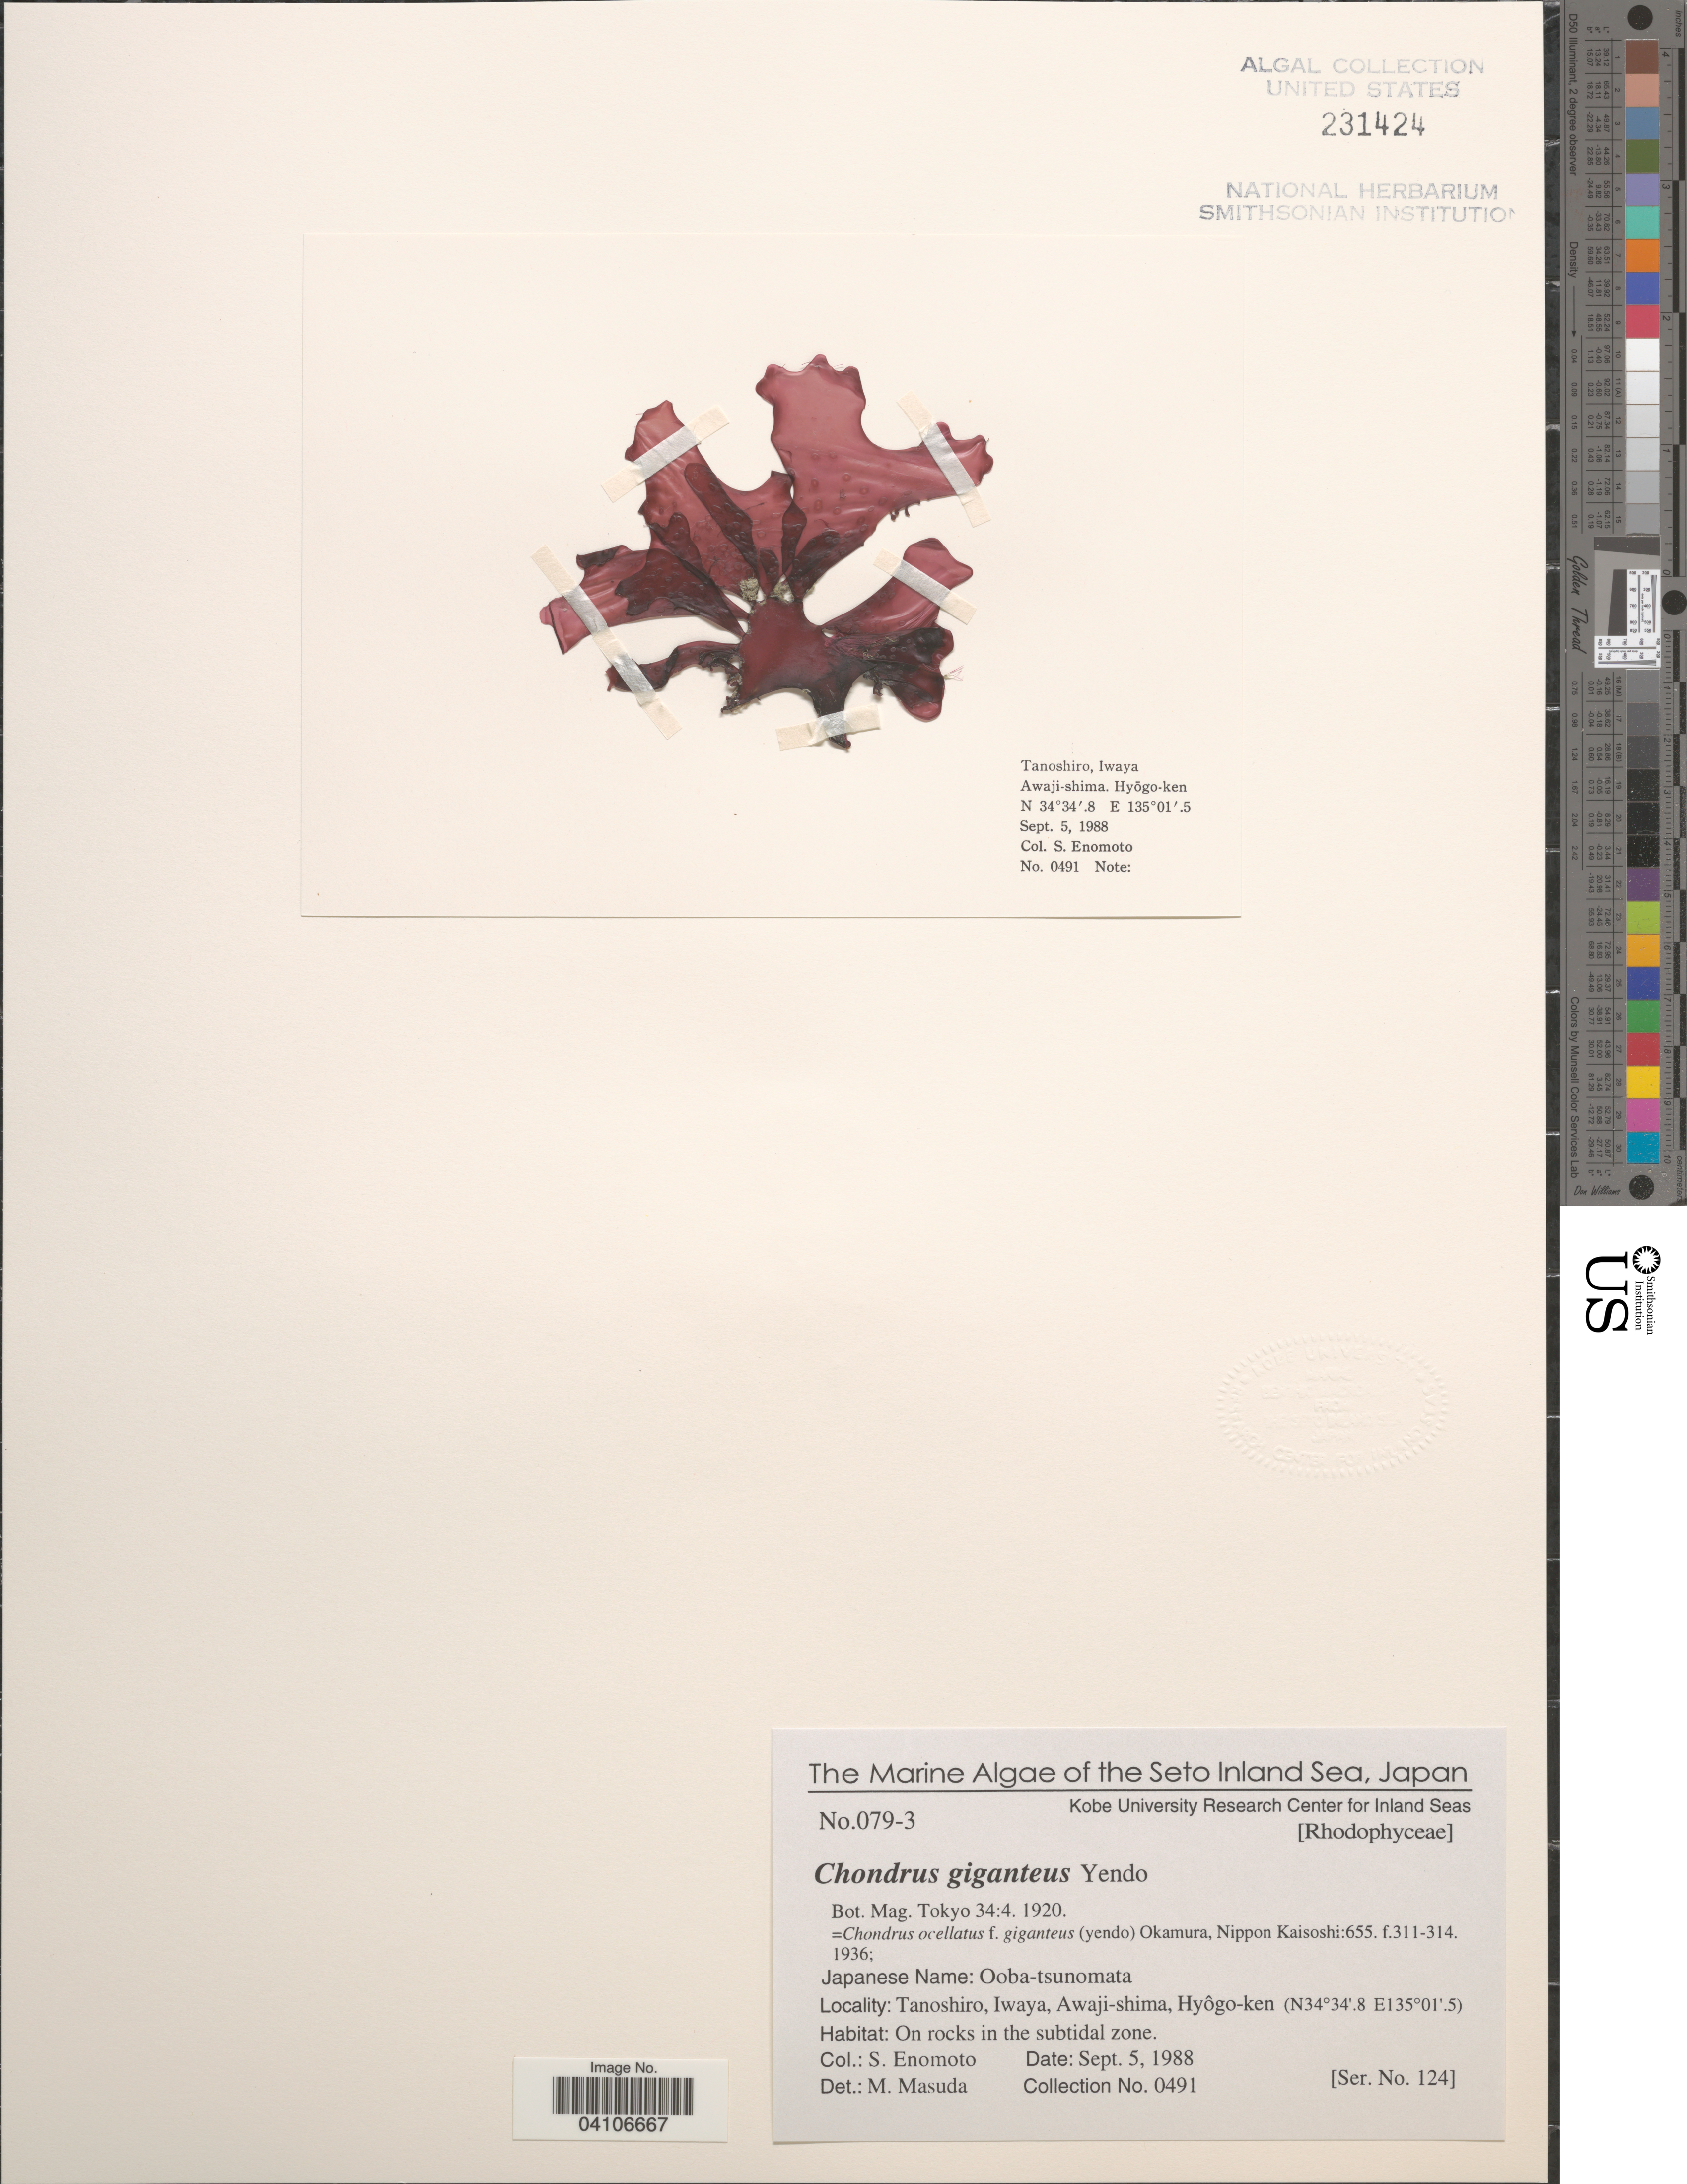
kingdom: Plantae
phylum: Rhodophyta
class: Florideophyceae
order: Gigartinales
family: Gigartinaceae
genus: Chondrus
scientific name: Chondrus giganteus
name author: Yendo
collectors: S. Enomoto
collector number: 0491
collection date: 1988-09-05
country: Japan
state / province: Hyogo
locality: The Seto Inland Sea. Tanoshiro, Iwaya, Awaji-shima, Hyôgo-ken.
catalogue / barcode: US 231424